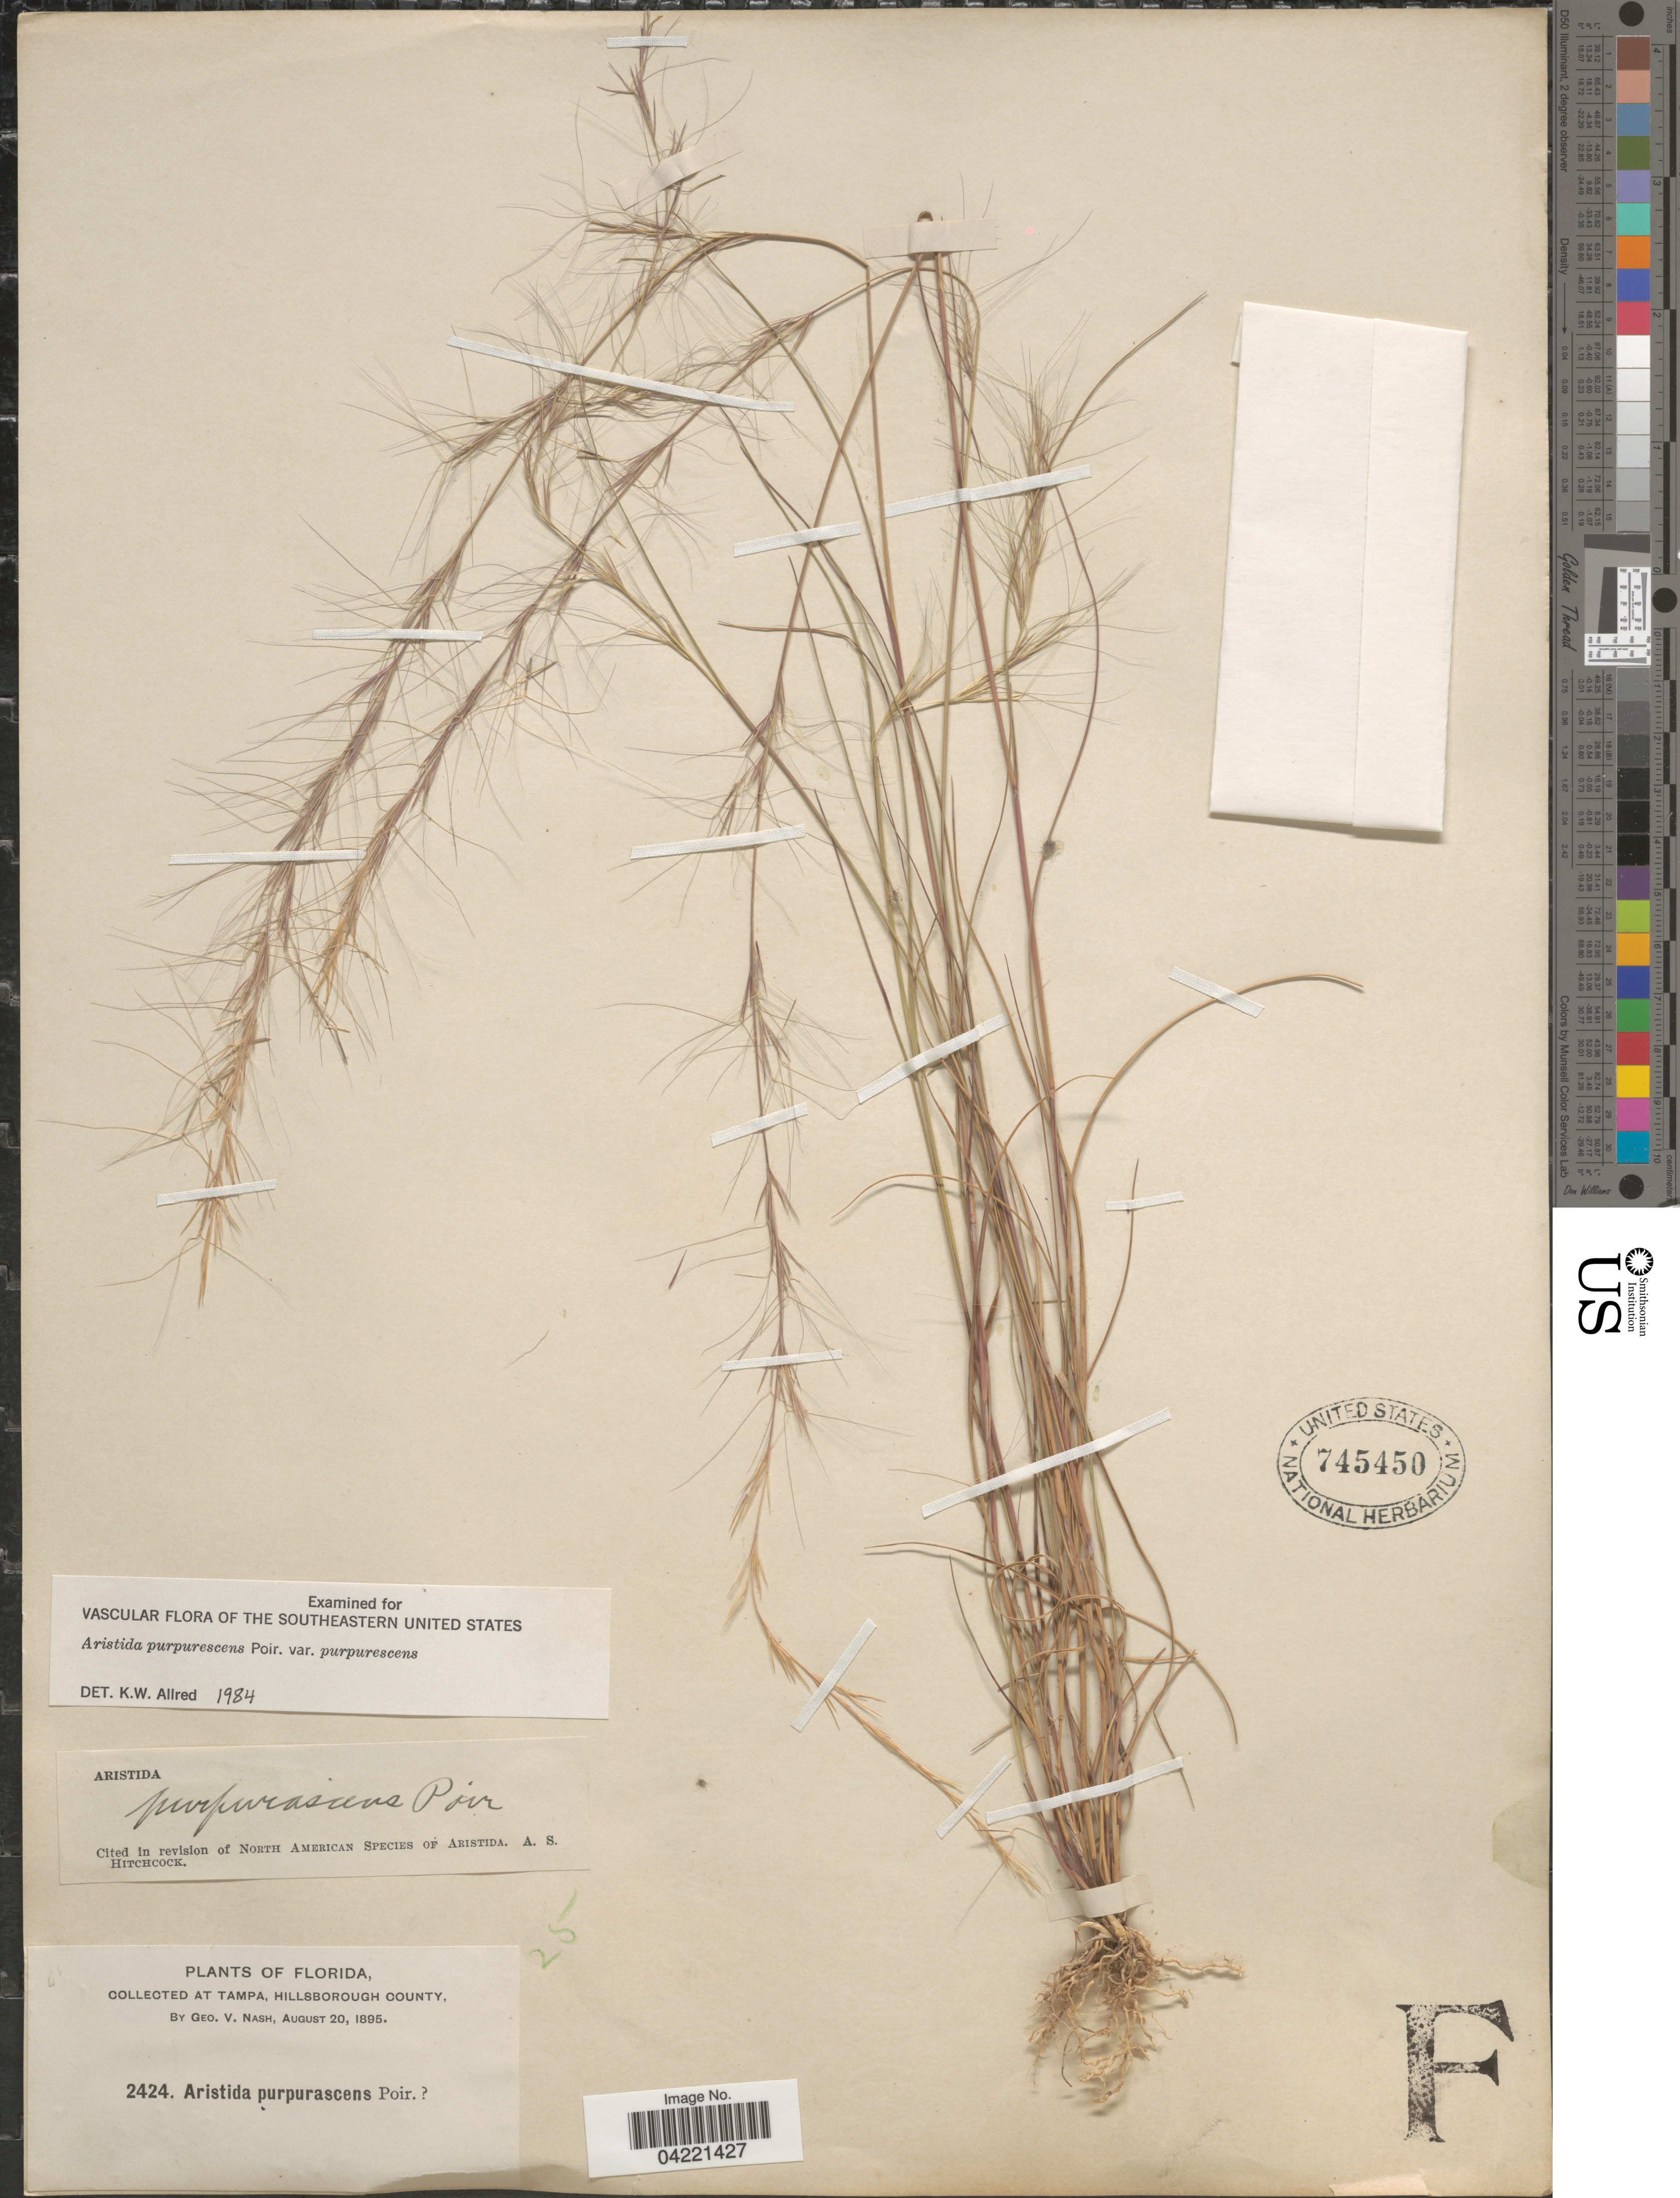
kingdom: Plantae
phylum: Tracheophyta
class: Liliopsida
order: Poales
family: Poaceae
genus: Aristida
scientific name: Aristida purpurascens var. purpurescens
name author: Poir.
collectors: G. V. Nash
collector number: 2424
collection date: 1895-08-20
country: United States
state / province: Florida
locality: At Tampa, Hillsborough County.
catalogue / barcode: US 745450